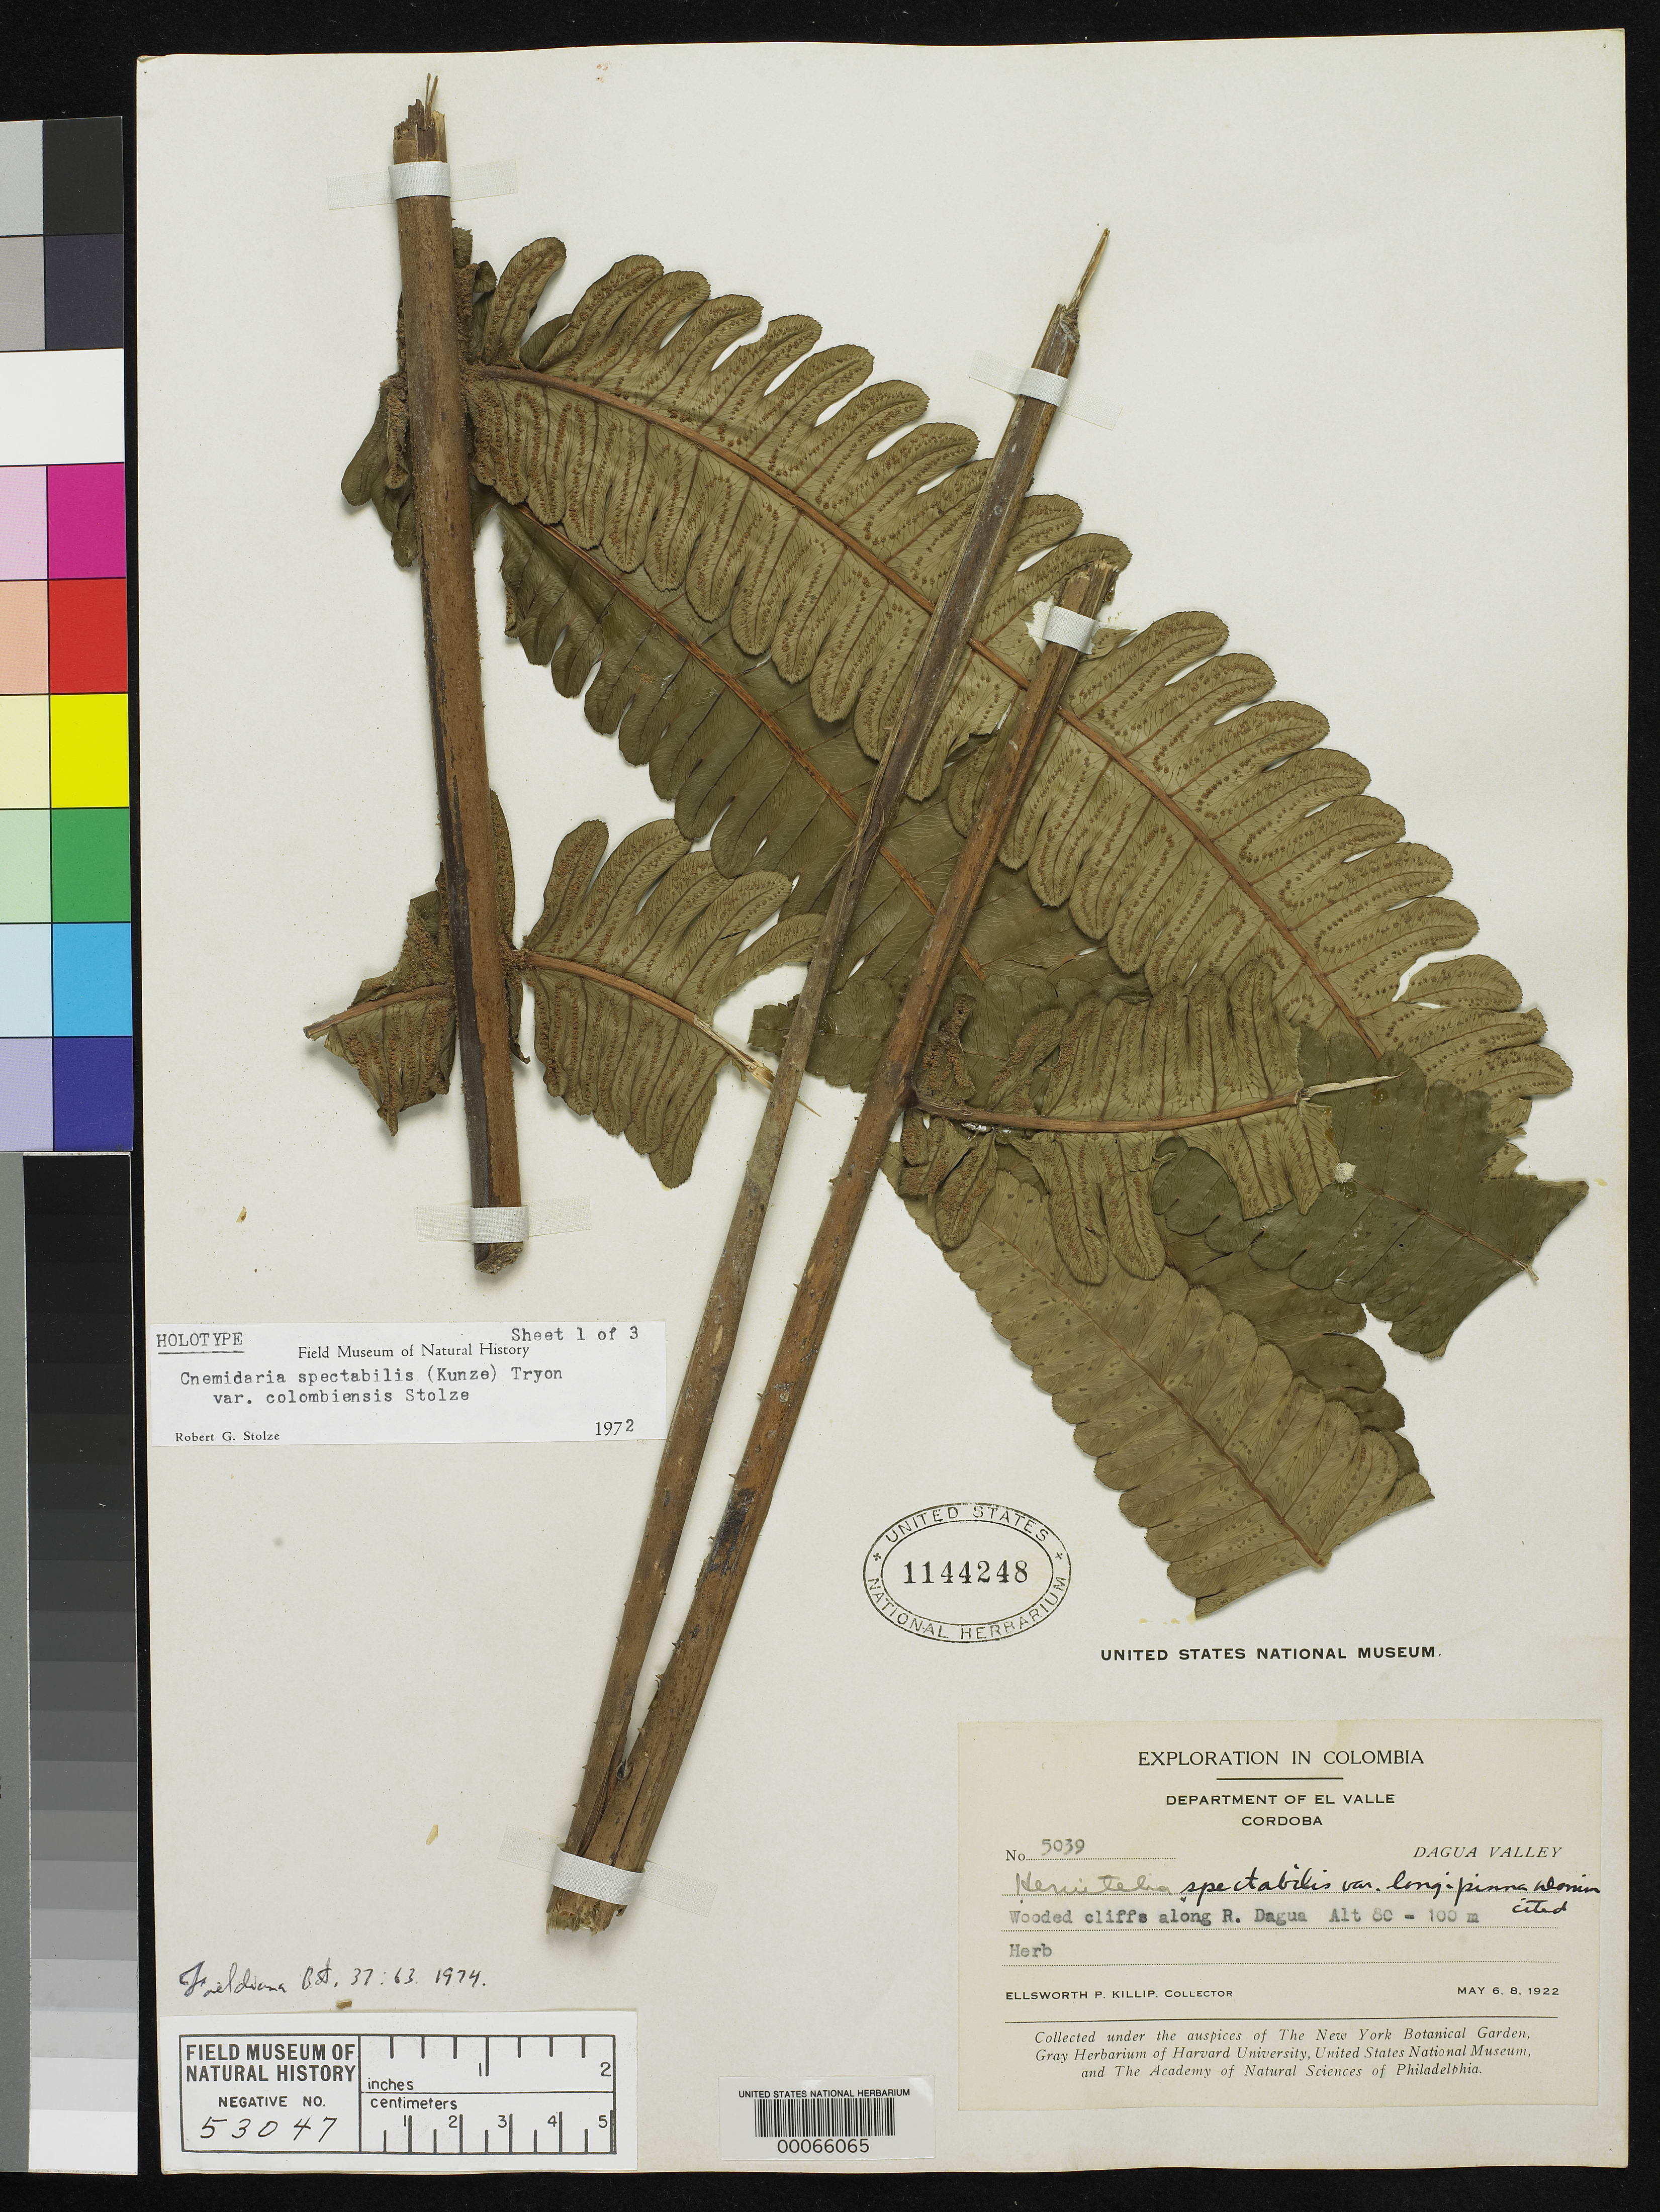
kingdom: Plantae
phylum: Tracheophyta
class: Polypodiopsida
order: Cyatheales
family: Cyatheaceae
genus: Cnemidaria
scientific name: Cnemidaria spectabilis var. colombiensis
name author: Stolze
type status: Holotype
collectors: E. P. Killip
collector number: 5039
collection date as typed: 06 May 1922 to 08 May 1922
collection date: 1922-05-06/1922-05-08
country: Colombia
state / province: Valle del Cauca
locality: Dagua Valley, Cordoba.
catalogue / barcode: US 1144248